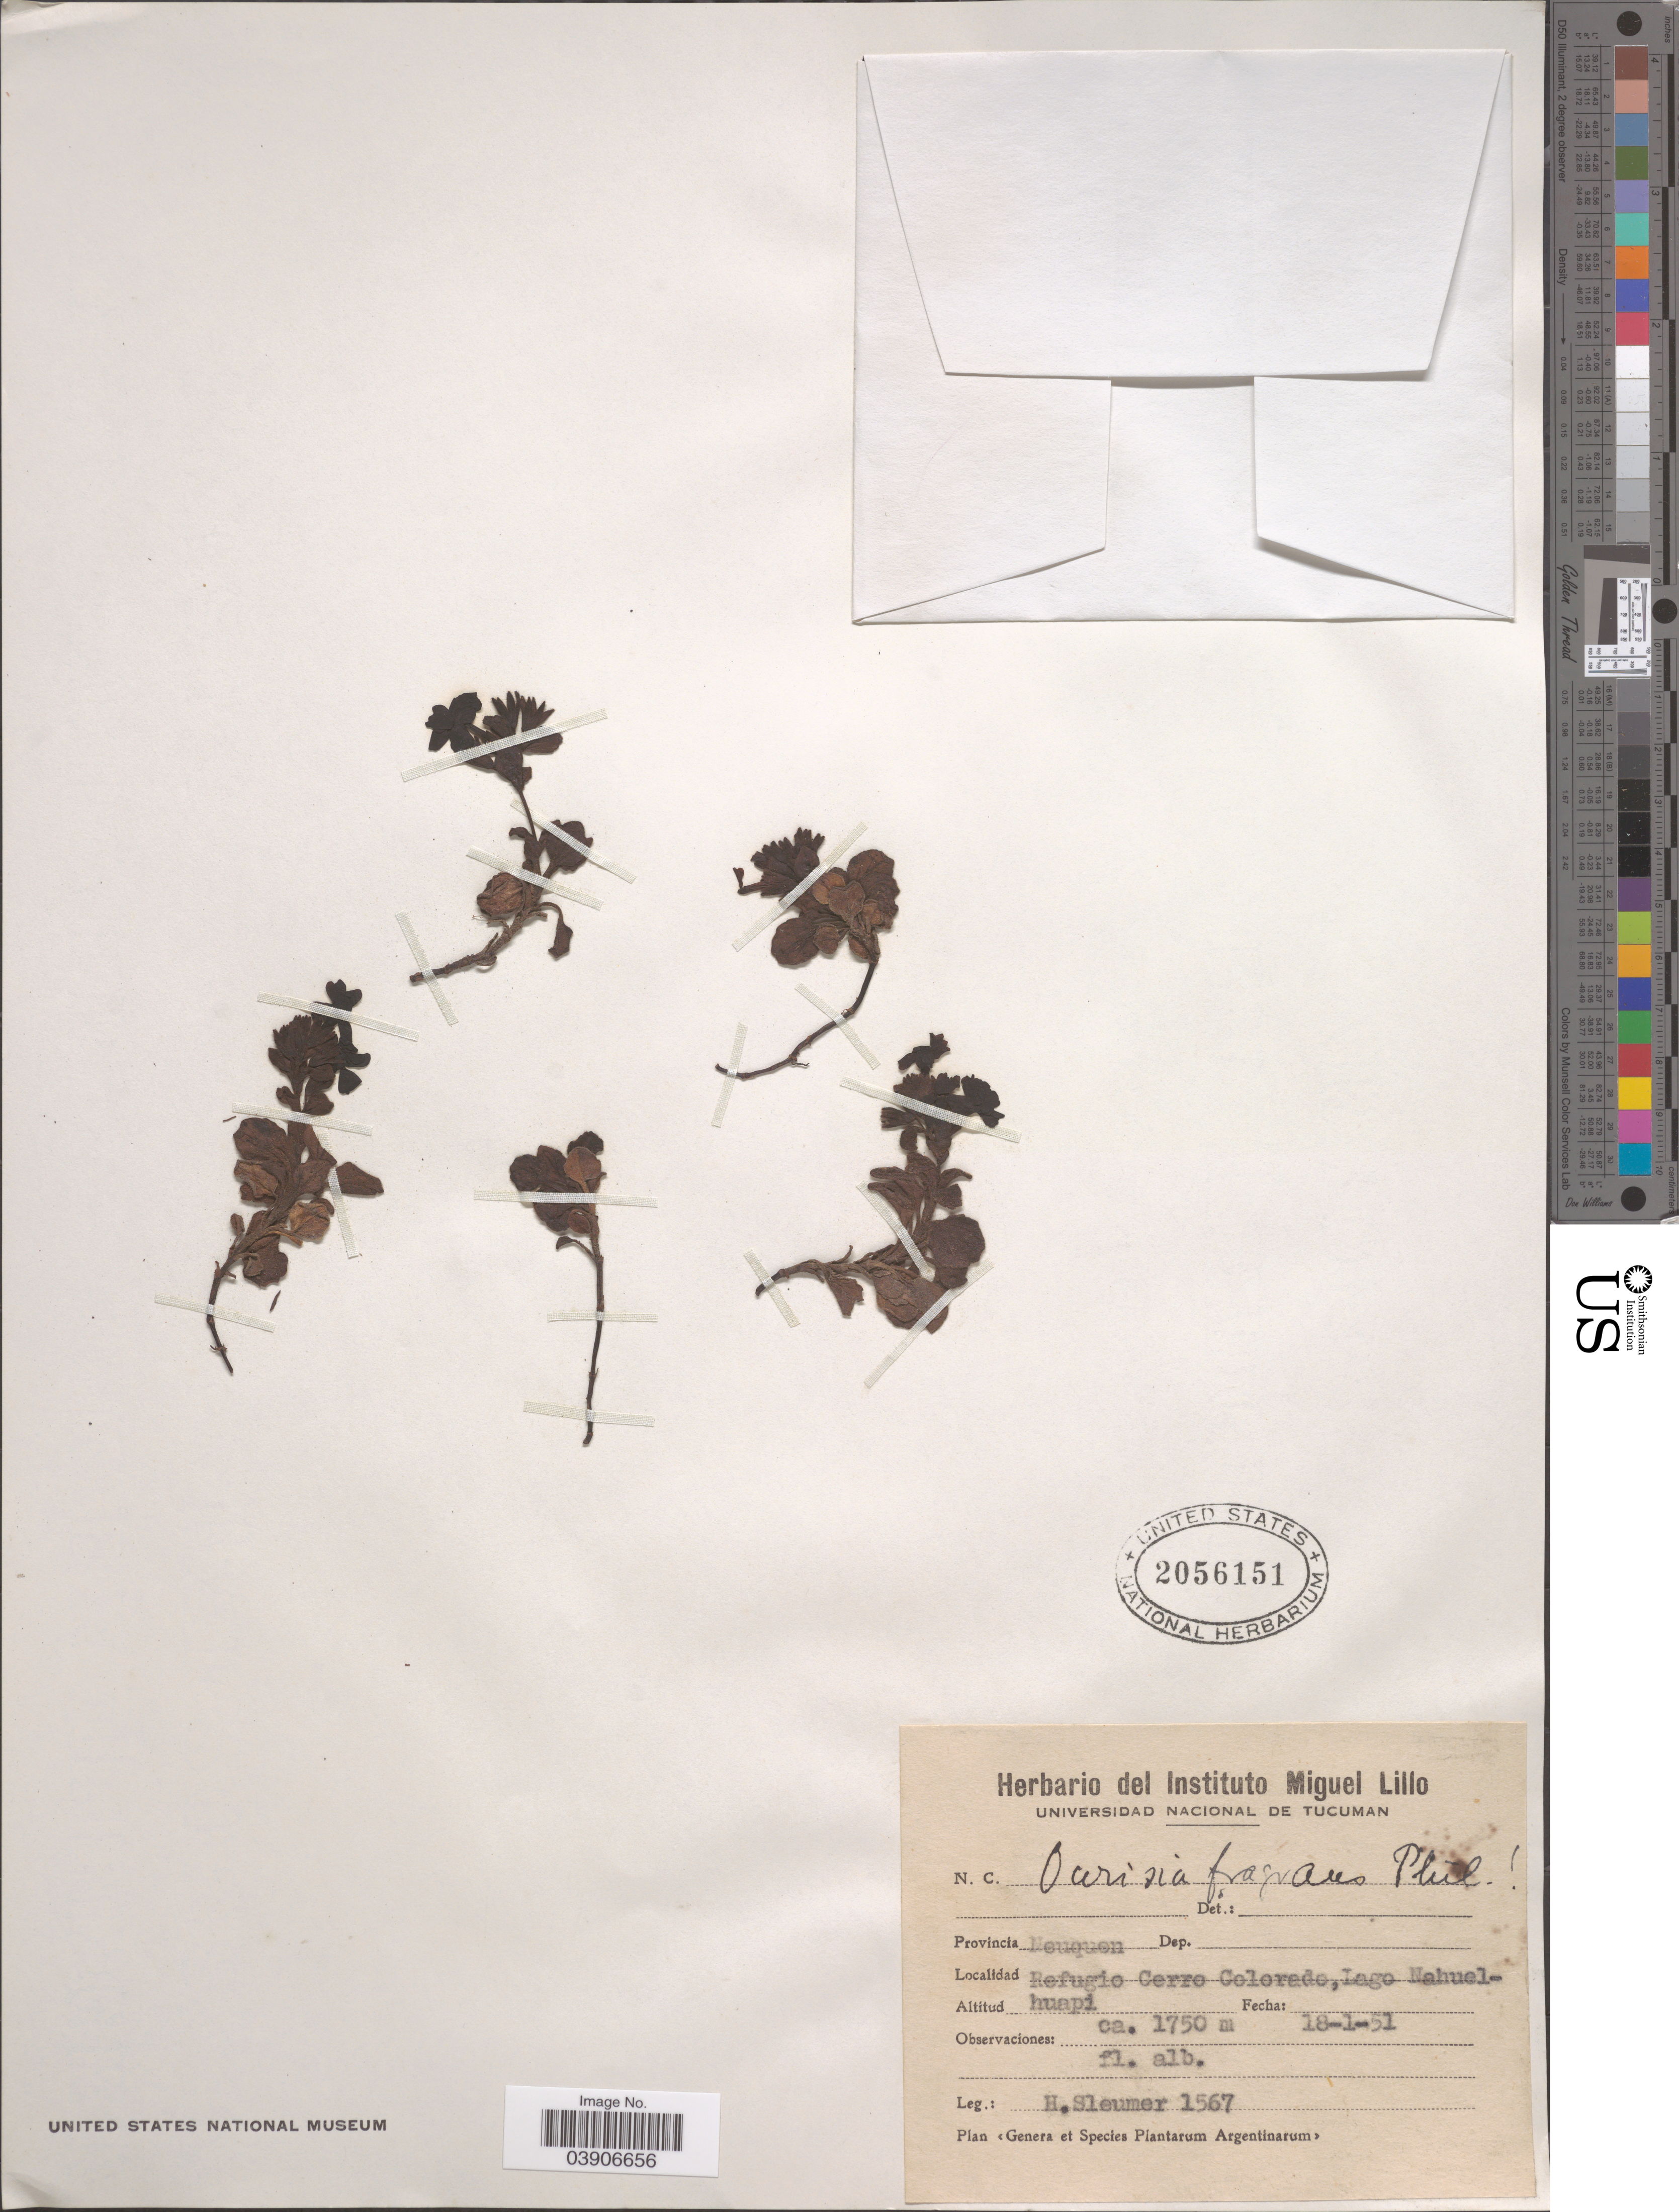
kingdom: Plantae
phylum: Tracheophyta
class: Magnoliopsida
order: Lamiales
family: Plantaginaceae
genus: Ourisia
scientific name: Ourisia fragrans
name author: Phil.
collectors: H. O. Sleumer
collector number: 1567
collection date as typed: Transcribed d/m/y: 18/1/51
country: Argentina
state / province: Neuquen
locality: Refugio Cerro Colorado, Lago Nahuelhuapi.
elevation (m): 1750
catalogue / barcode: US 2056151